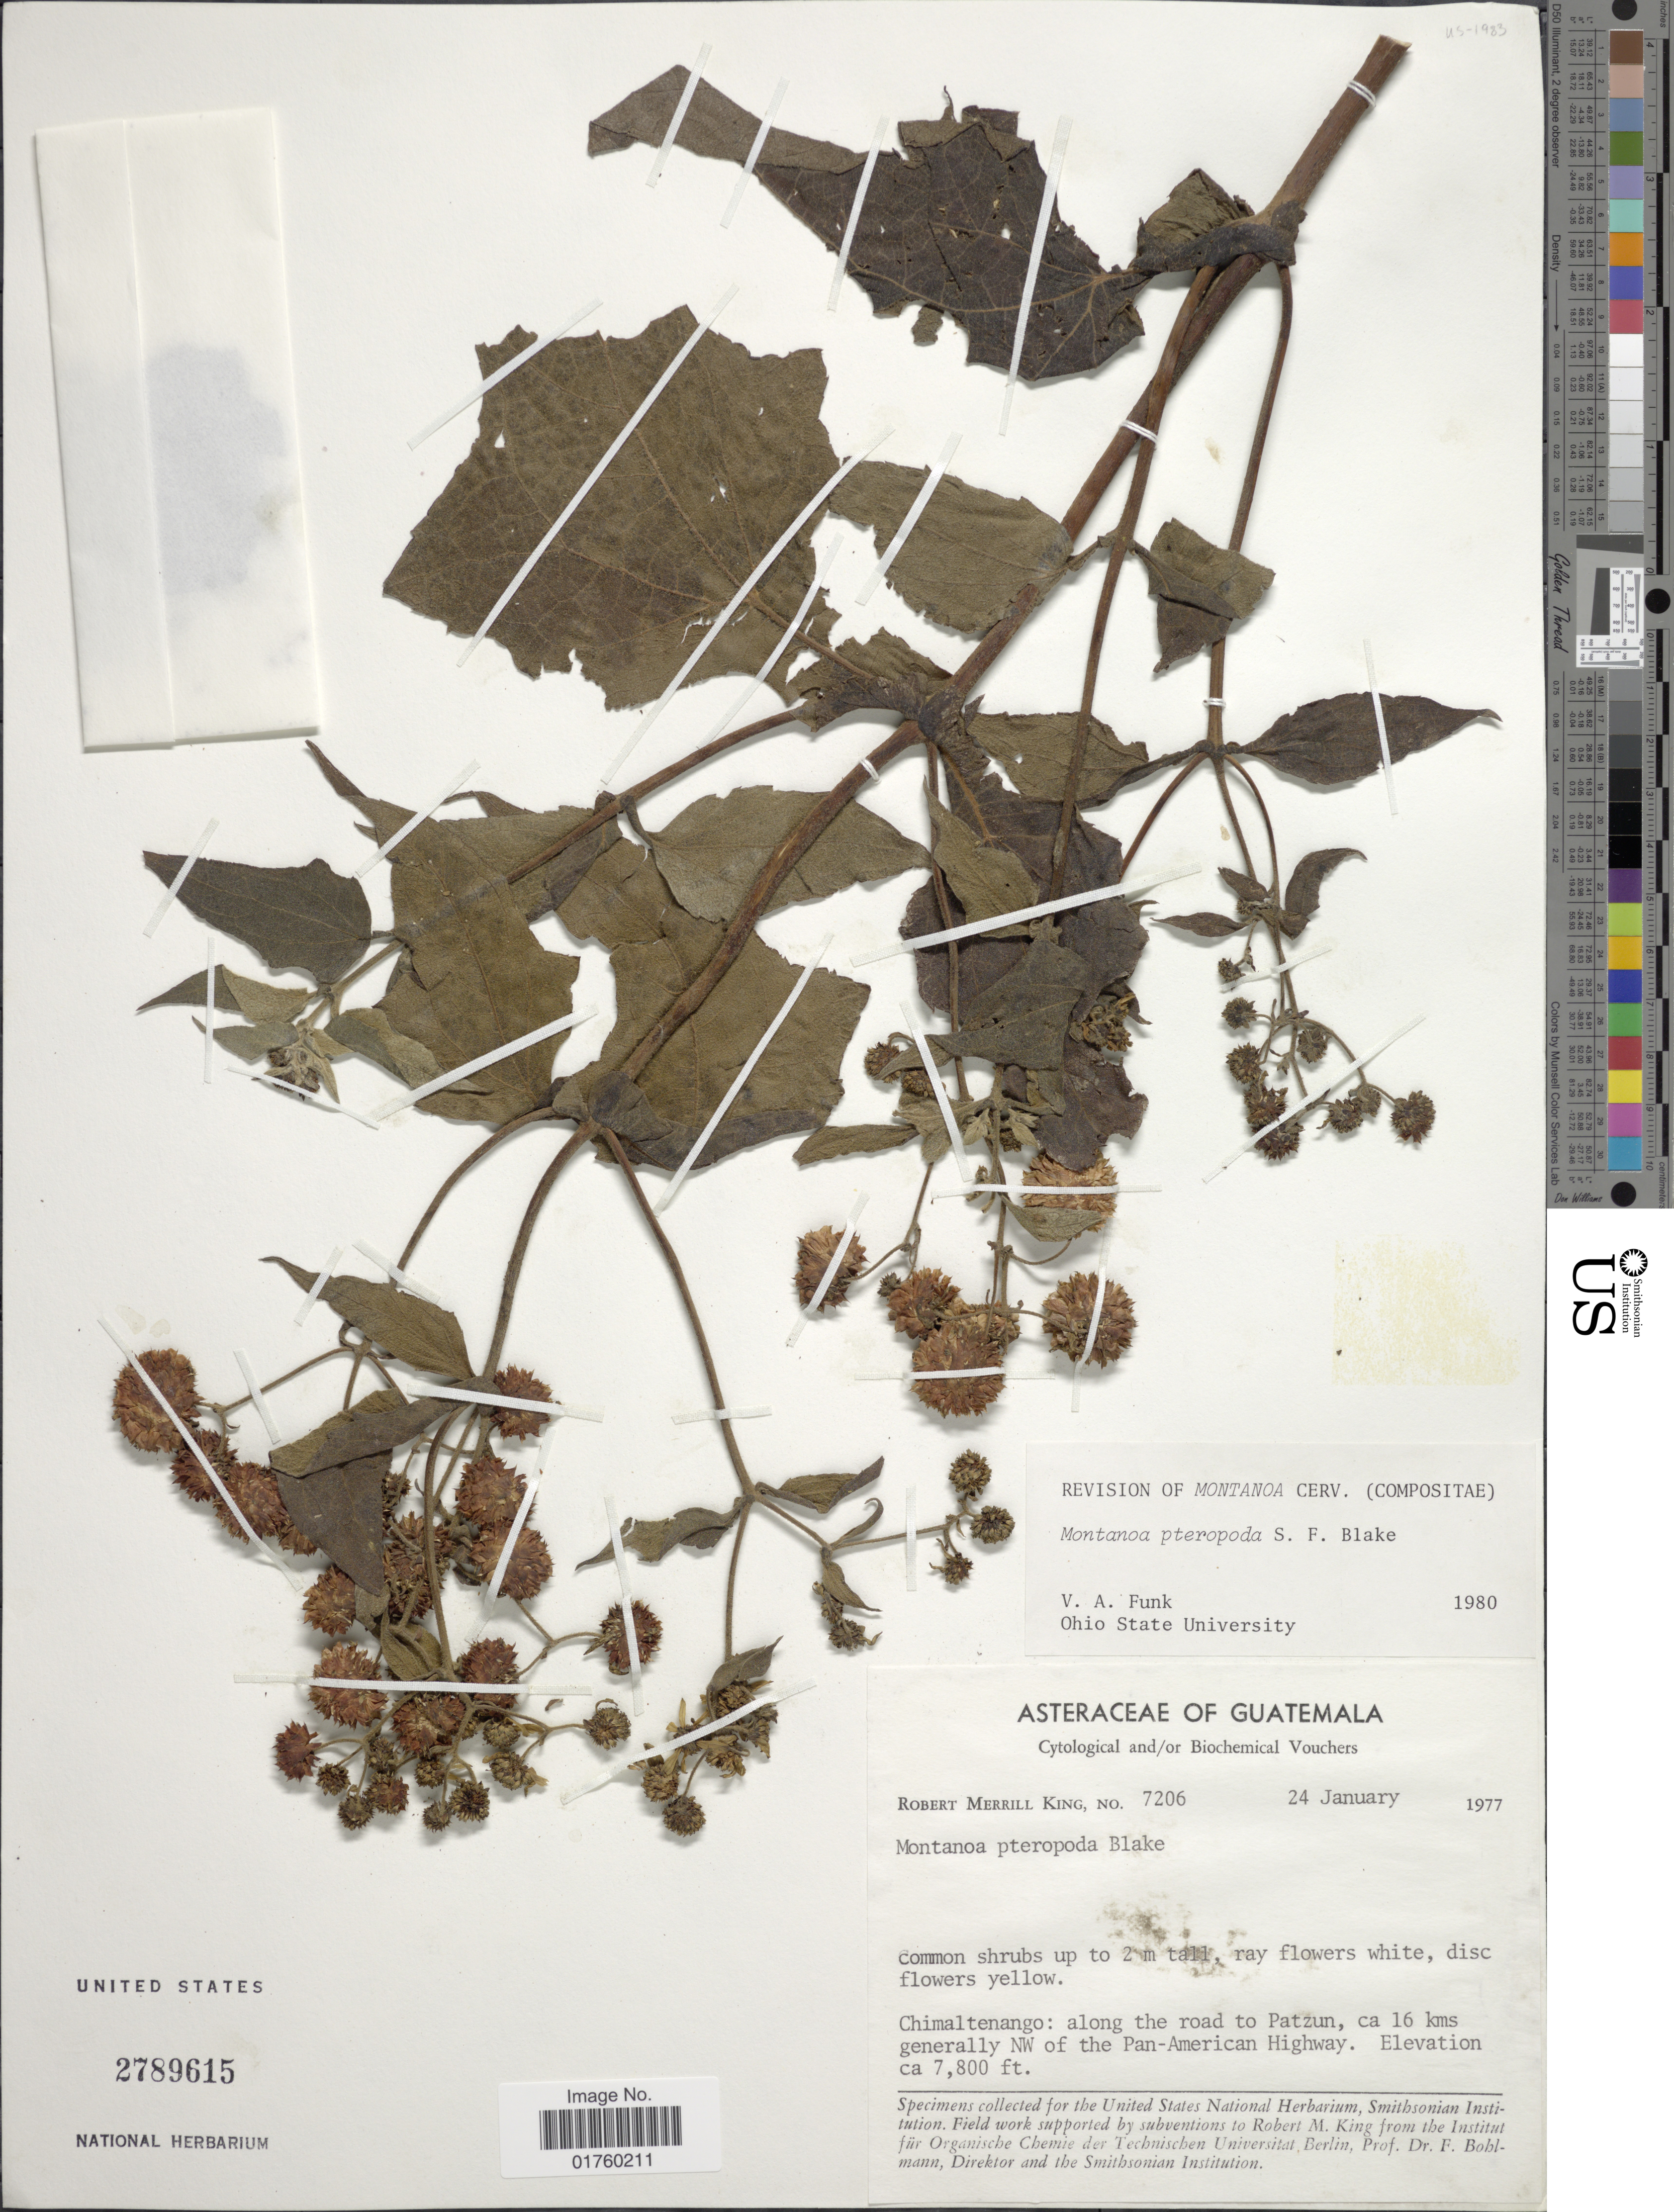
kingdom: Plantae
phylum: Tracheophyta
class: Magnoliopsida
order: Asterales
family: Asteraceae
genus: Montanoa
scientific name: Montanoa pteropoda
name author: S.F. Blake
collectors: R. M. King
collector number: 7206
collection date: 1977-01-24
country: Guatemala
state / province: Chimaltenango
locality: Along the road to Patzun, ca 16 kms generally NW of the Pan-American Highway.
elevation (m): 2377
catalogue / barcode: US 2789615